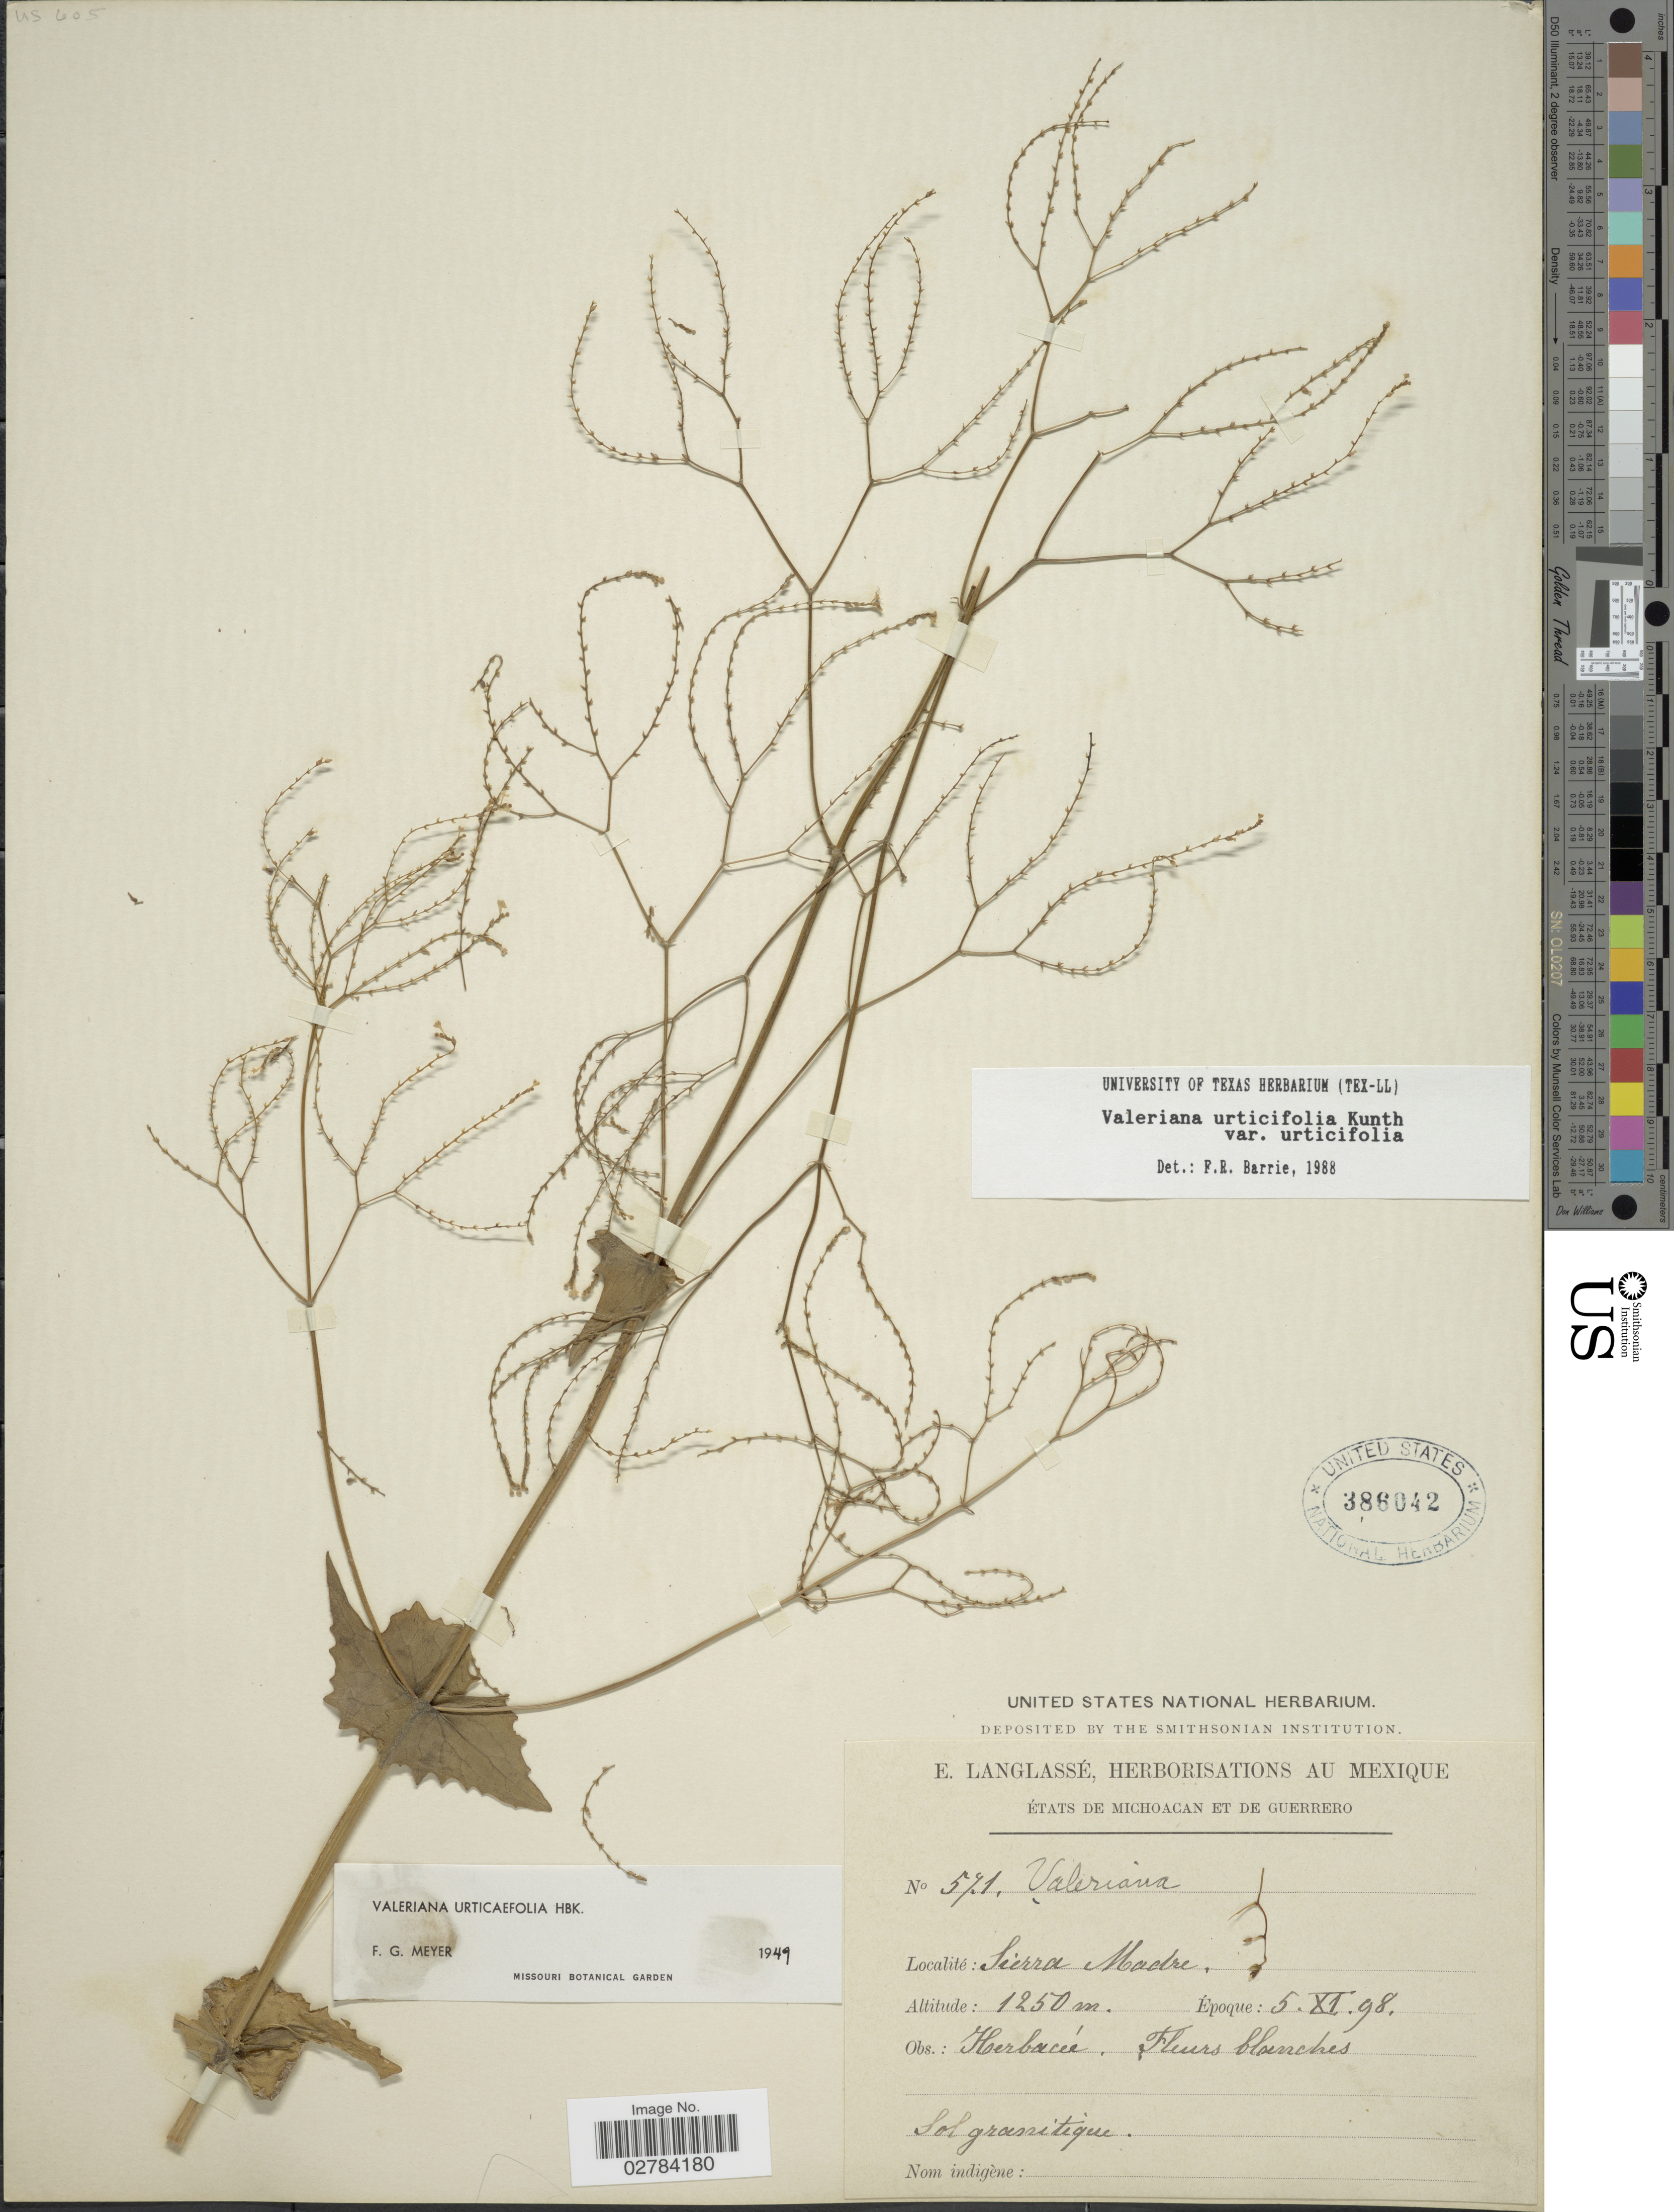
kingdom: Plantae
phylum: Tracheophyta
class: Magnoliopsida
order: Dipsacales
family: Caprifoliaceae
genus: Valeriana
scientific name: Valeriana urticifolia var. urticifolia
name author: Kunth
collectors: E. Langlassé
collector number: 571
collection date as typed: Transcribed d/m/y: 5/11/98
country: Mexico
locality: États de Michoacan et de Guerrero, Sierra Madre.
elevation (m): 1250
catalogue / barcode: US 386042